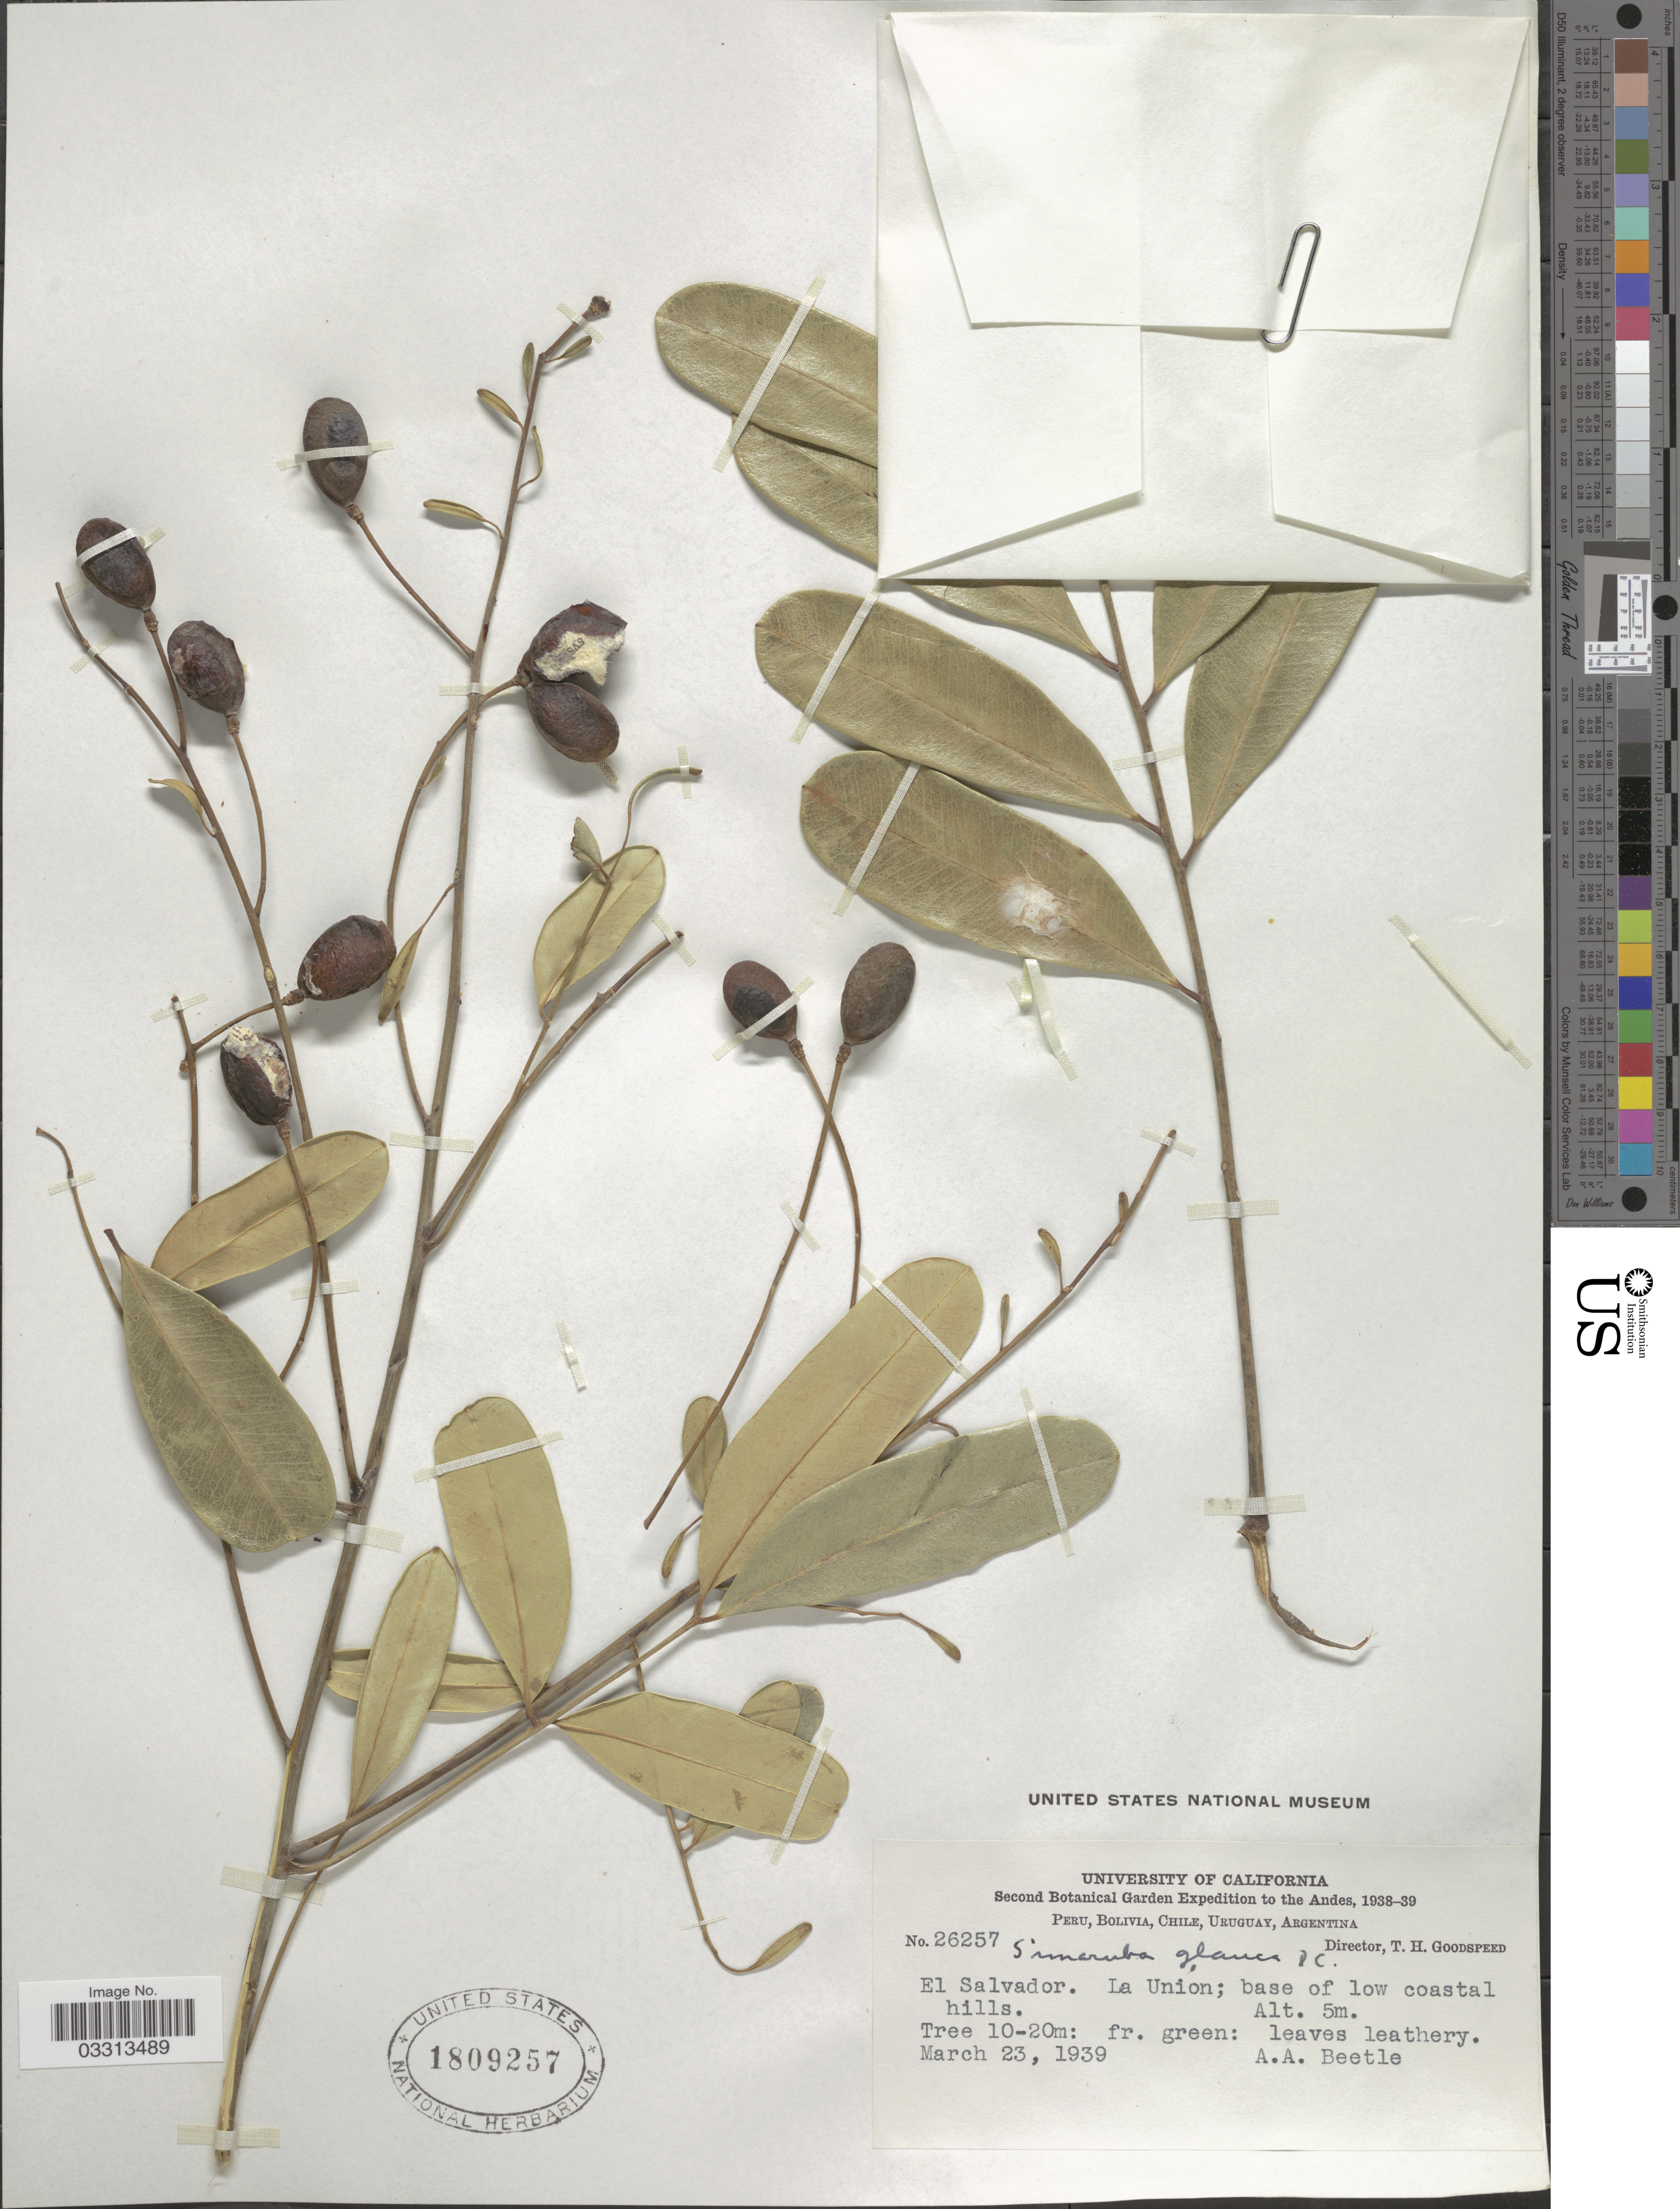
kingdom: Plantae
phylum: Tracheophyta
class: Magnoliopsida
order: Sapindales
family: Simaroubaceae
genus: Simarouba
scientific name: Simarouba glauca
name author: DC.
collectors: A. A. Beetle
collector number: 26257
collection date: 1939-03-23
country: El Salvador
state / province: La Union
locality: The Andes.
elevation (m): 5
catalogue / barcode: US 1809257